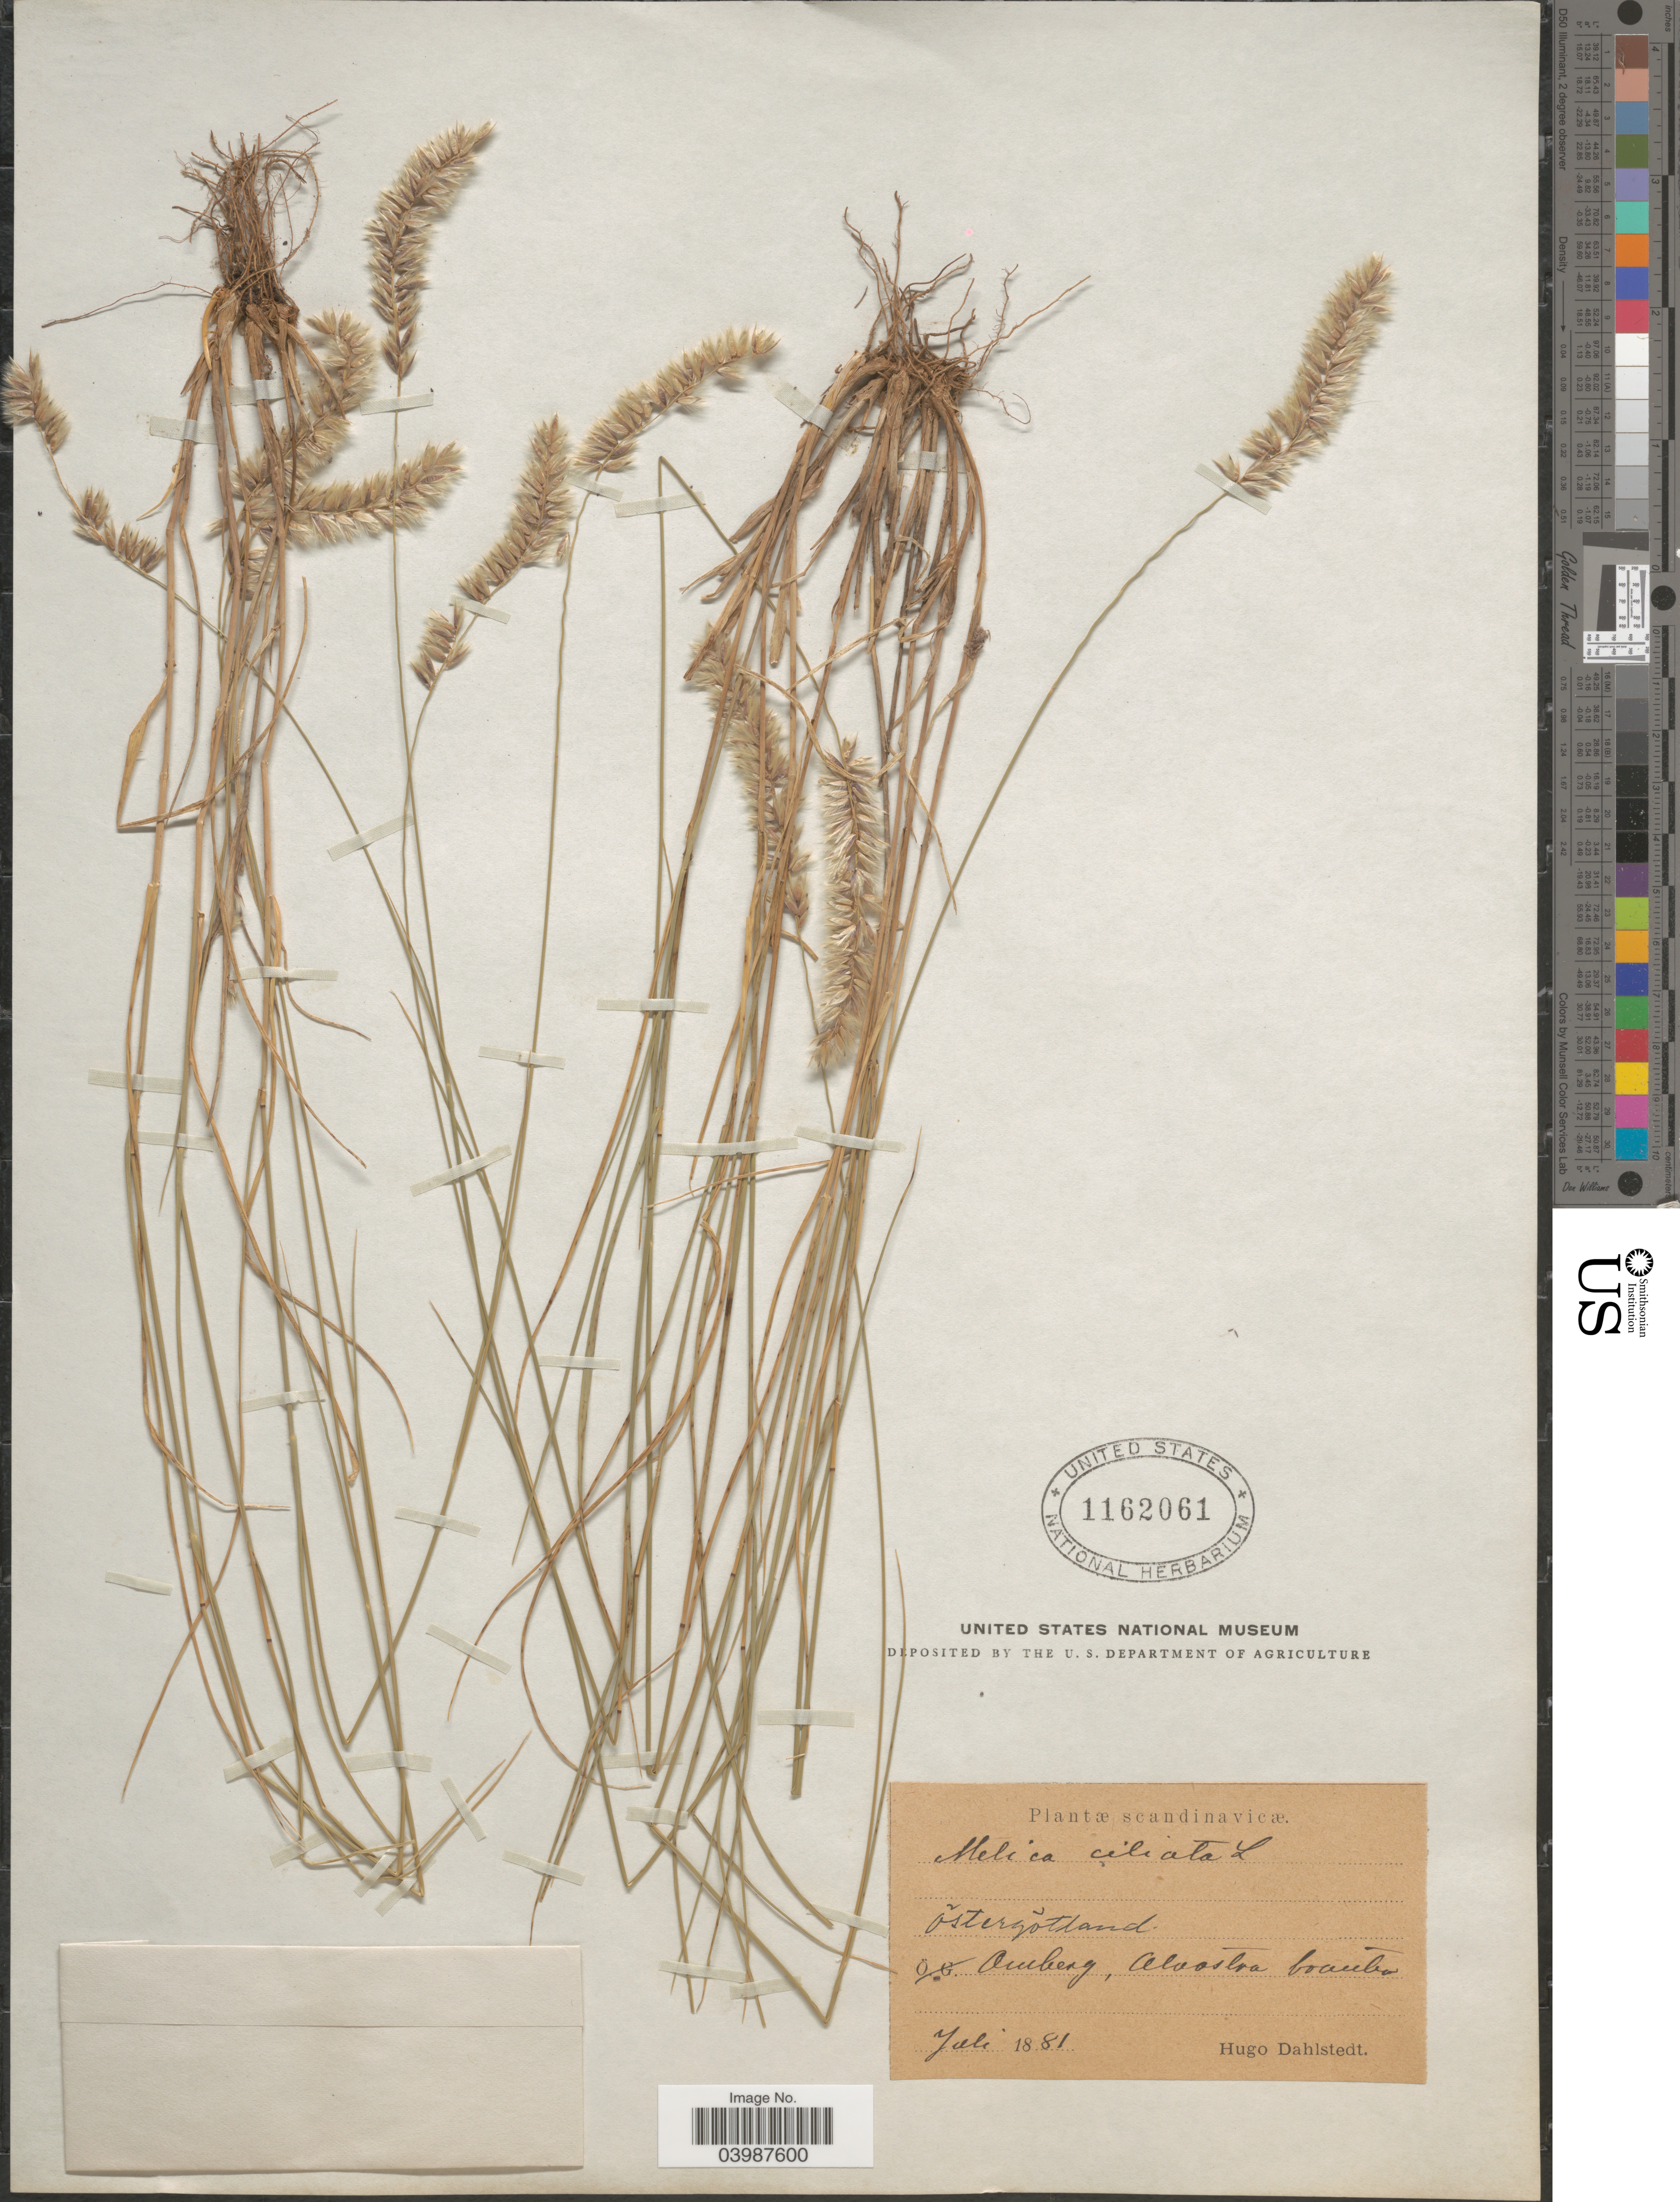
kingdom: Plantae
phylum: Tracheophyta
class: Liliopsida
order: Poales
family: Poaceae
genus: Melica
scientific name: Melica ciliata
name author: L.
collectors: H. G. Dahlstedt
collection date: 1881-07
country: Sweden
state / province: Östergötland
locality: Omberg, Alvastra boaba [interpreted].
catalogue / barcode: US 1162061